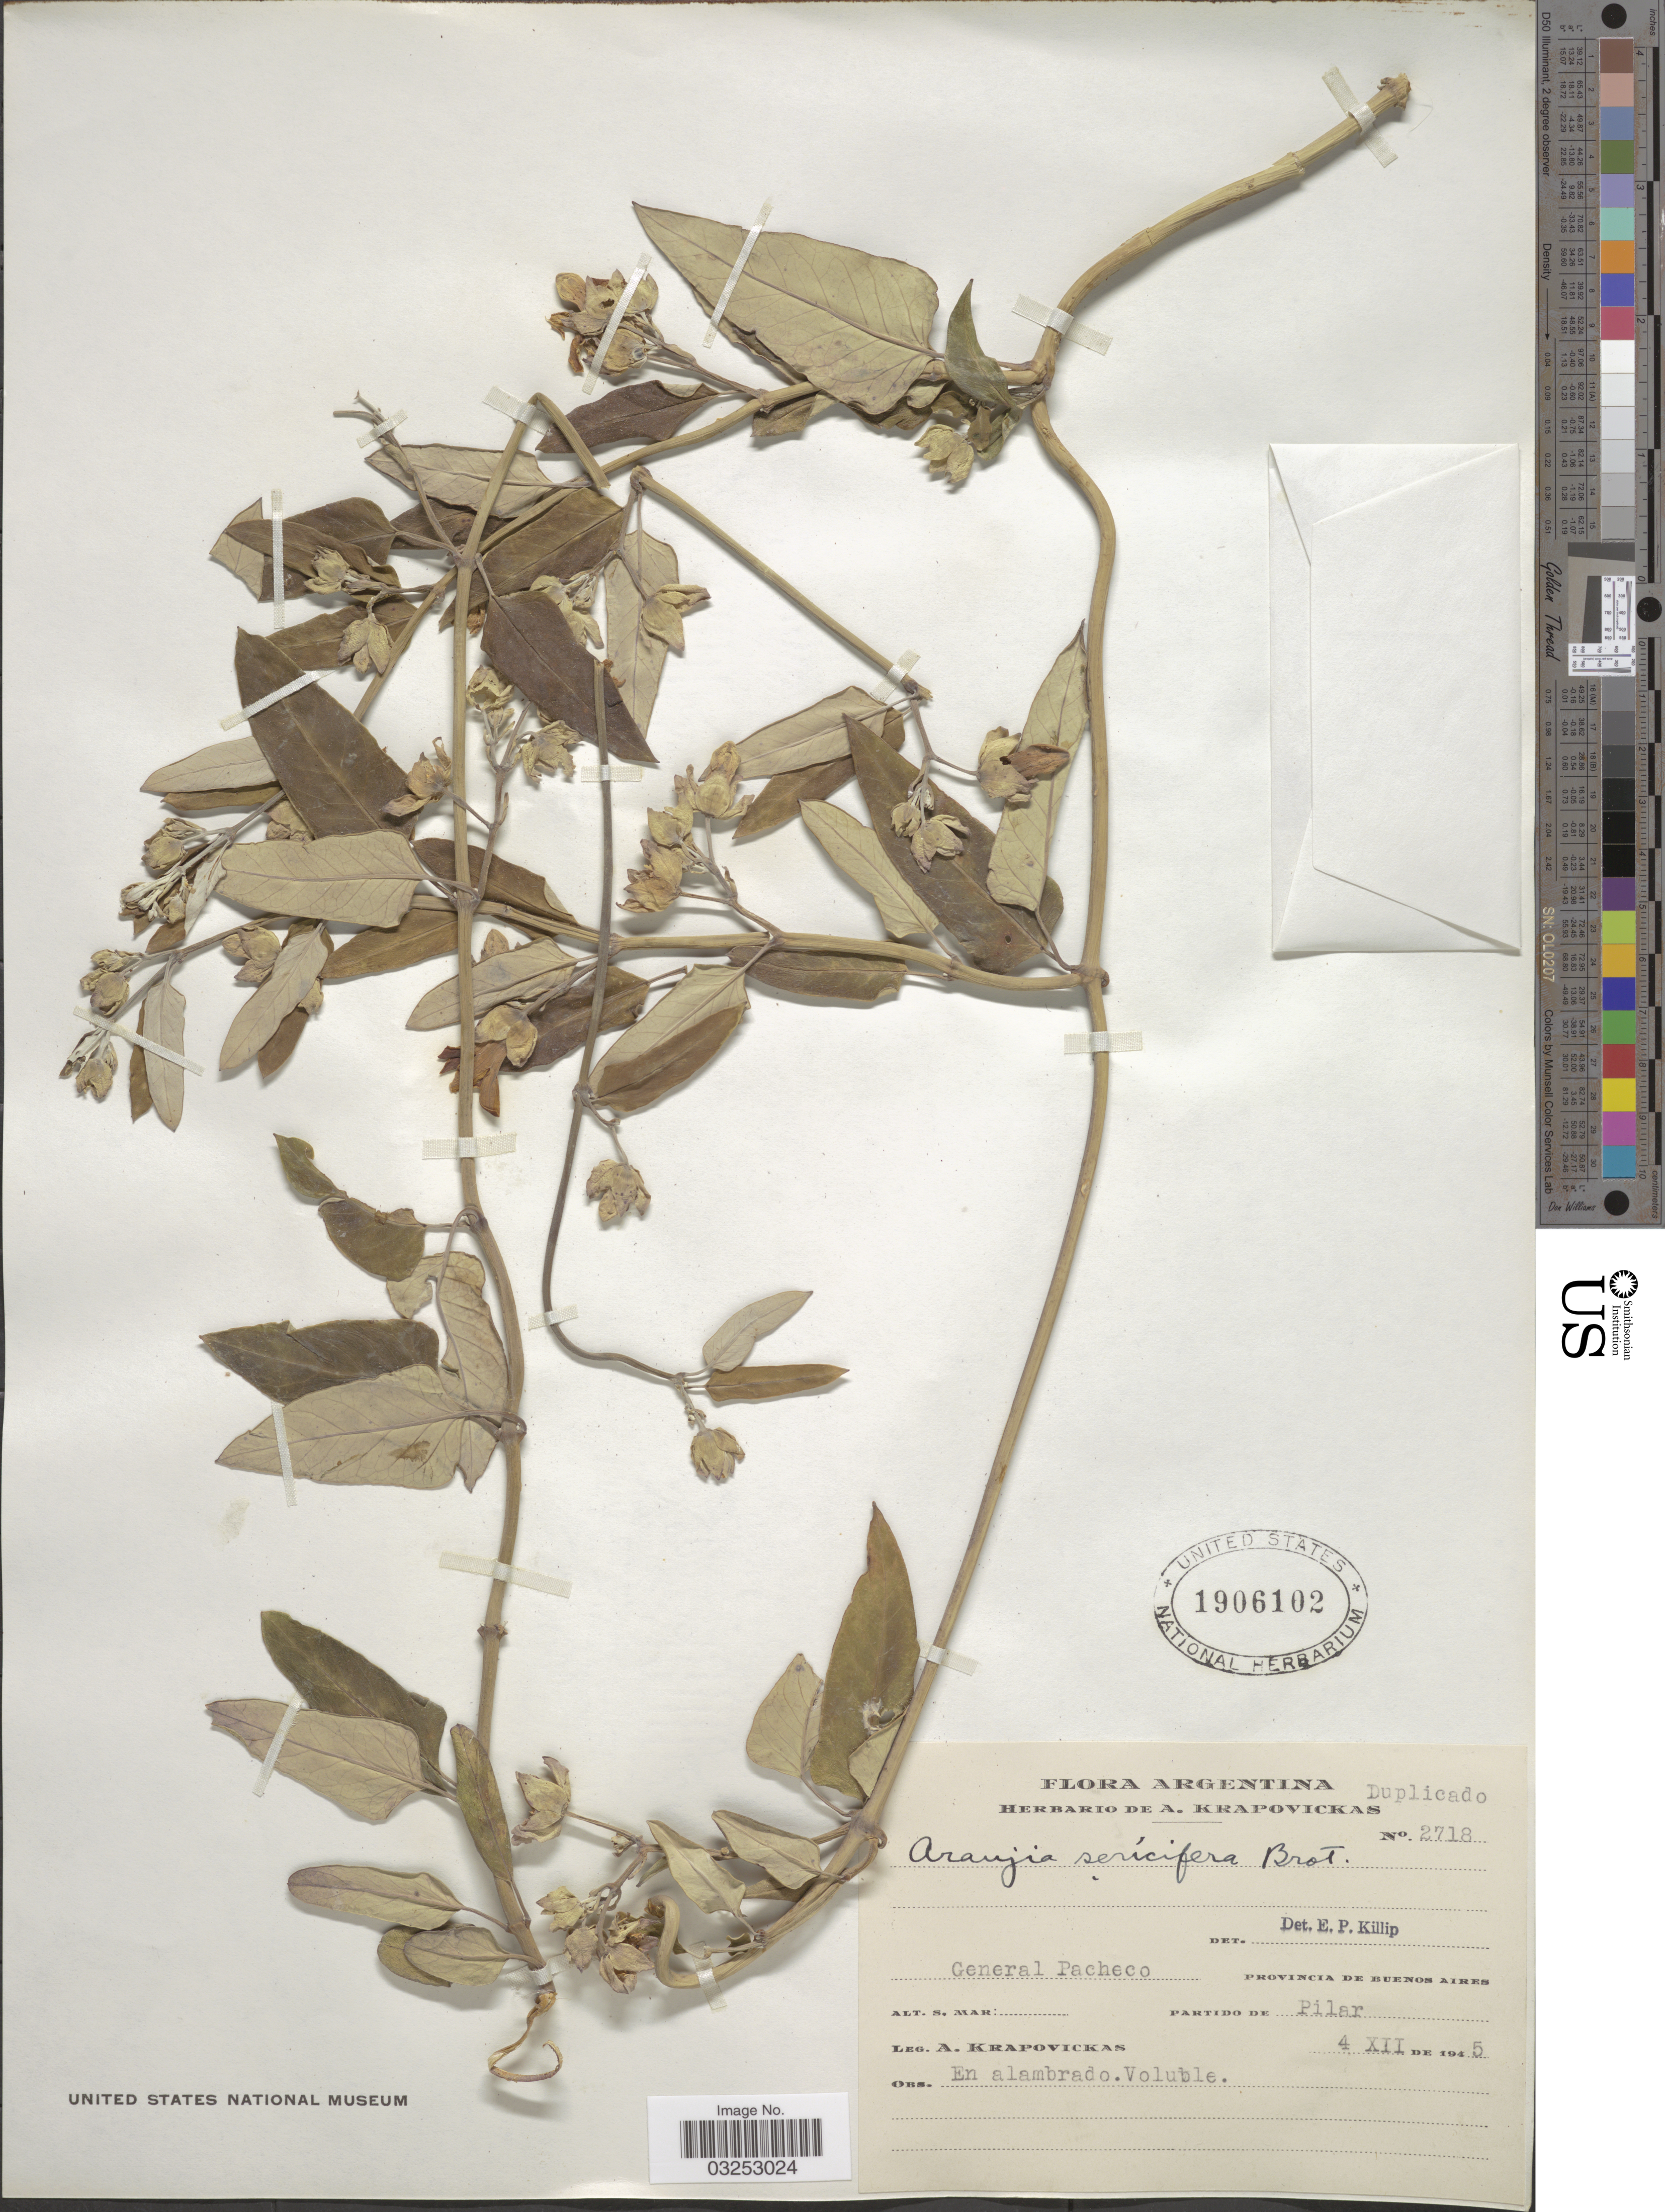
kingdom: Plantae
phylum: Tracheophyta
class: Magnoliopsida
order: Gentianales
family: Apocynaceae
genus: Araujia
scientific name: Araujia sericifera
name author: Brot.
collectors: A. Krapovickas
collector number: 2718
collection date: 1945-12-04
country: Argentina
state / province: Buenos Aires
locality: General Pacheco, Partido de Pilar.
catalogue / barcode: US 1906102